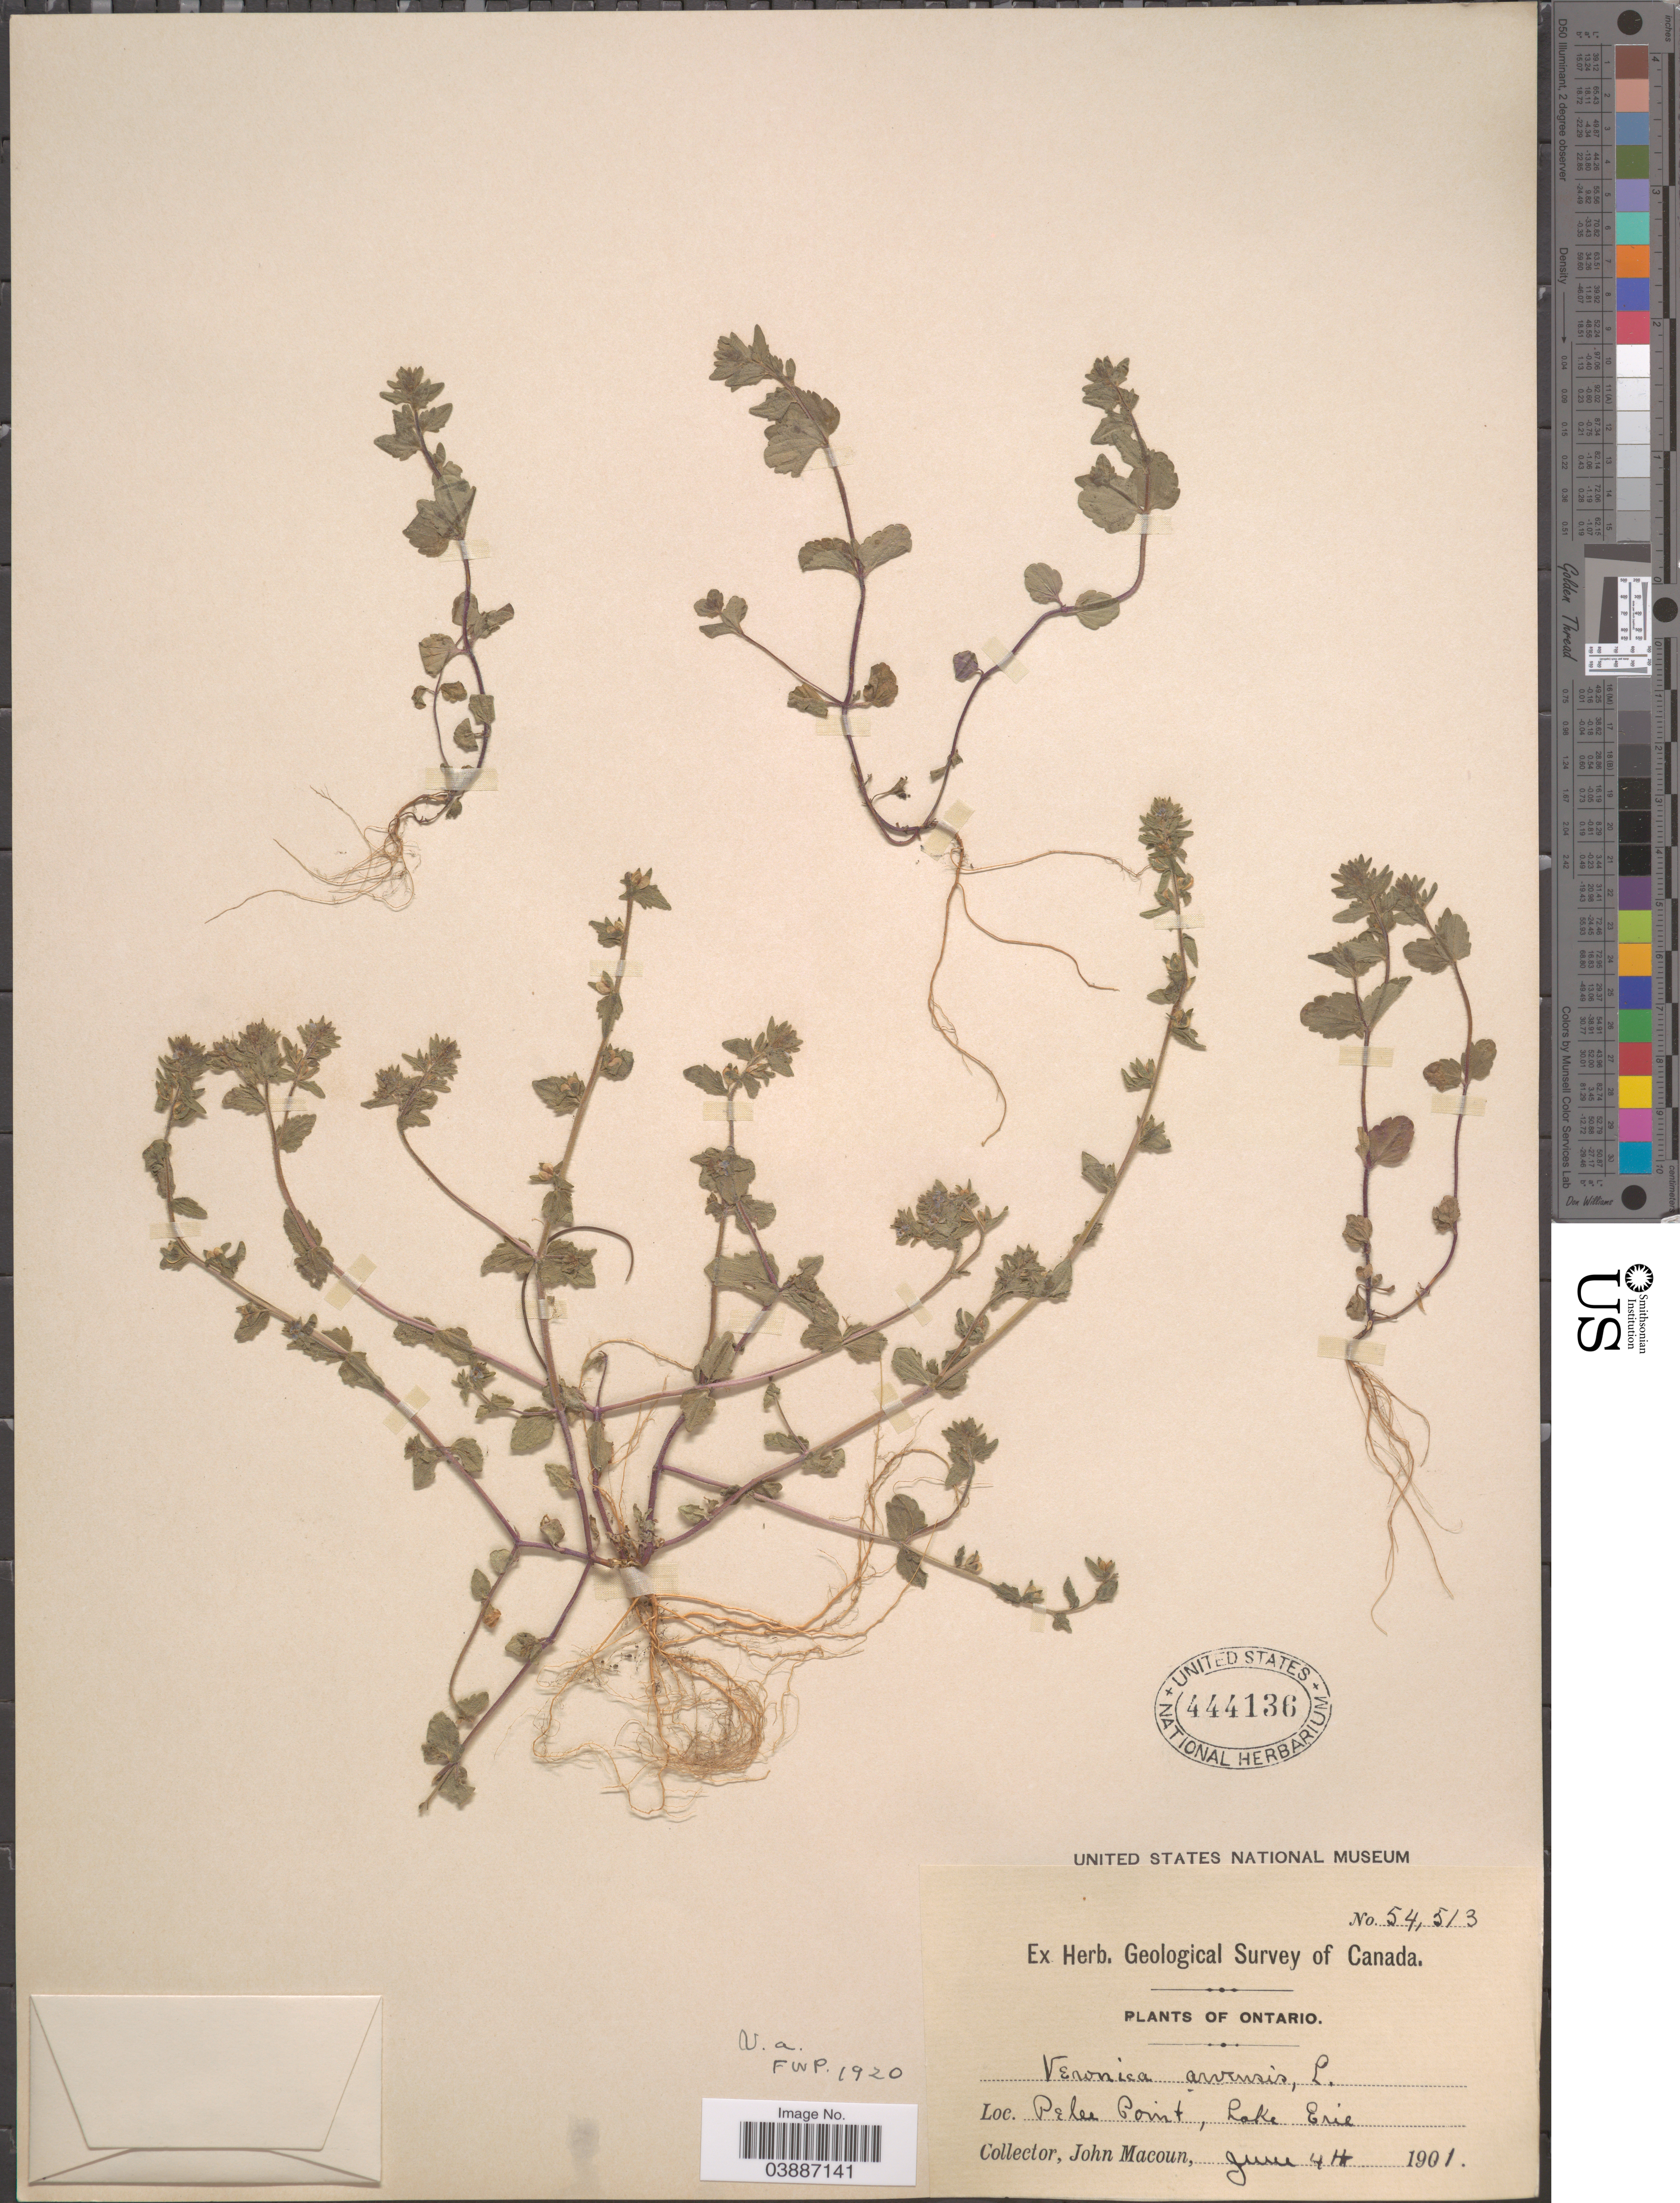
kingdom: Plantae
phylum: Tracheophyta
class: Magnoliopsida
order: Lamiales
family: Plantaginaceae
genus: Veronica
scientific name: Veronica arvensis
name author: L.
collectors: J. Macoun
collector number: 54513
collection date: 1901-06-04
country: Canada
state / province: Ontario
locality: Pelee Point, Lake Erie.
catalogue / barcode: US 444136